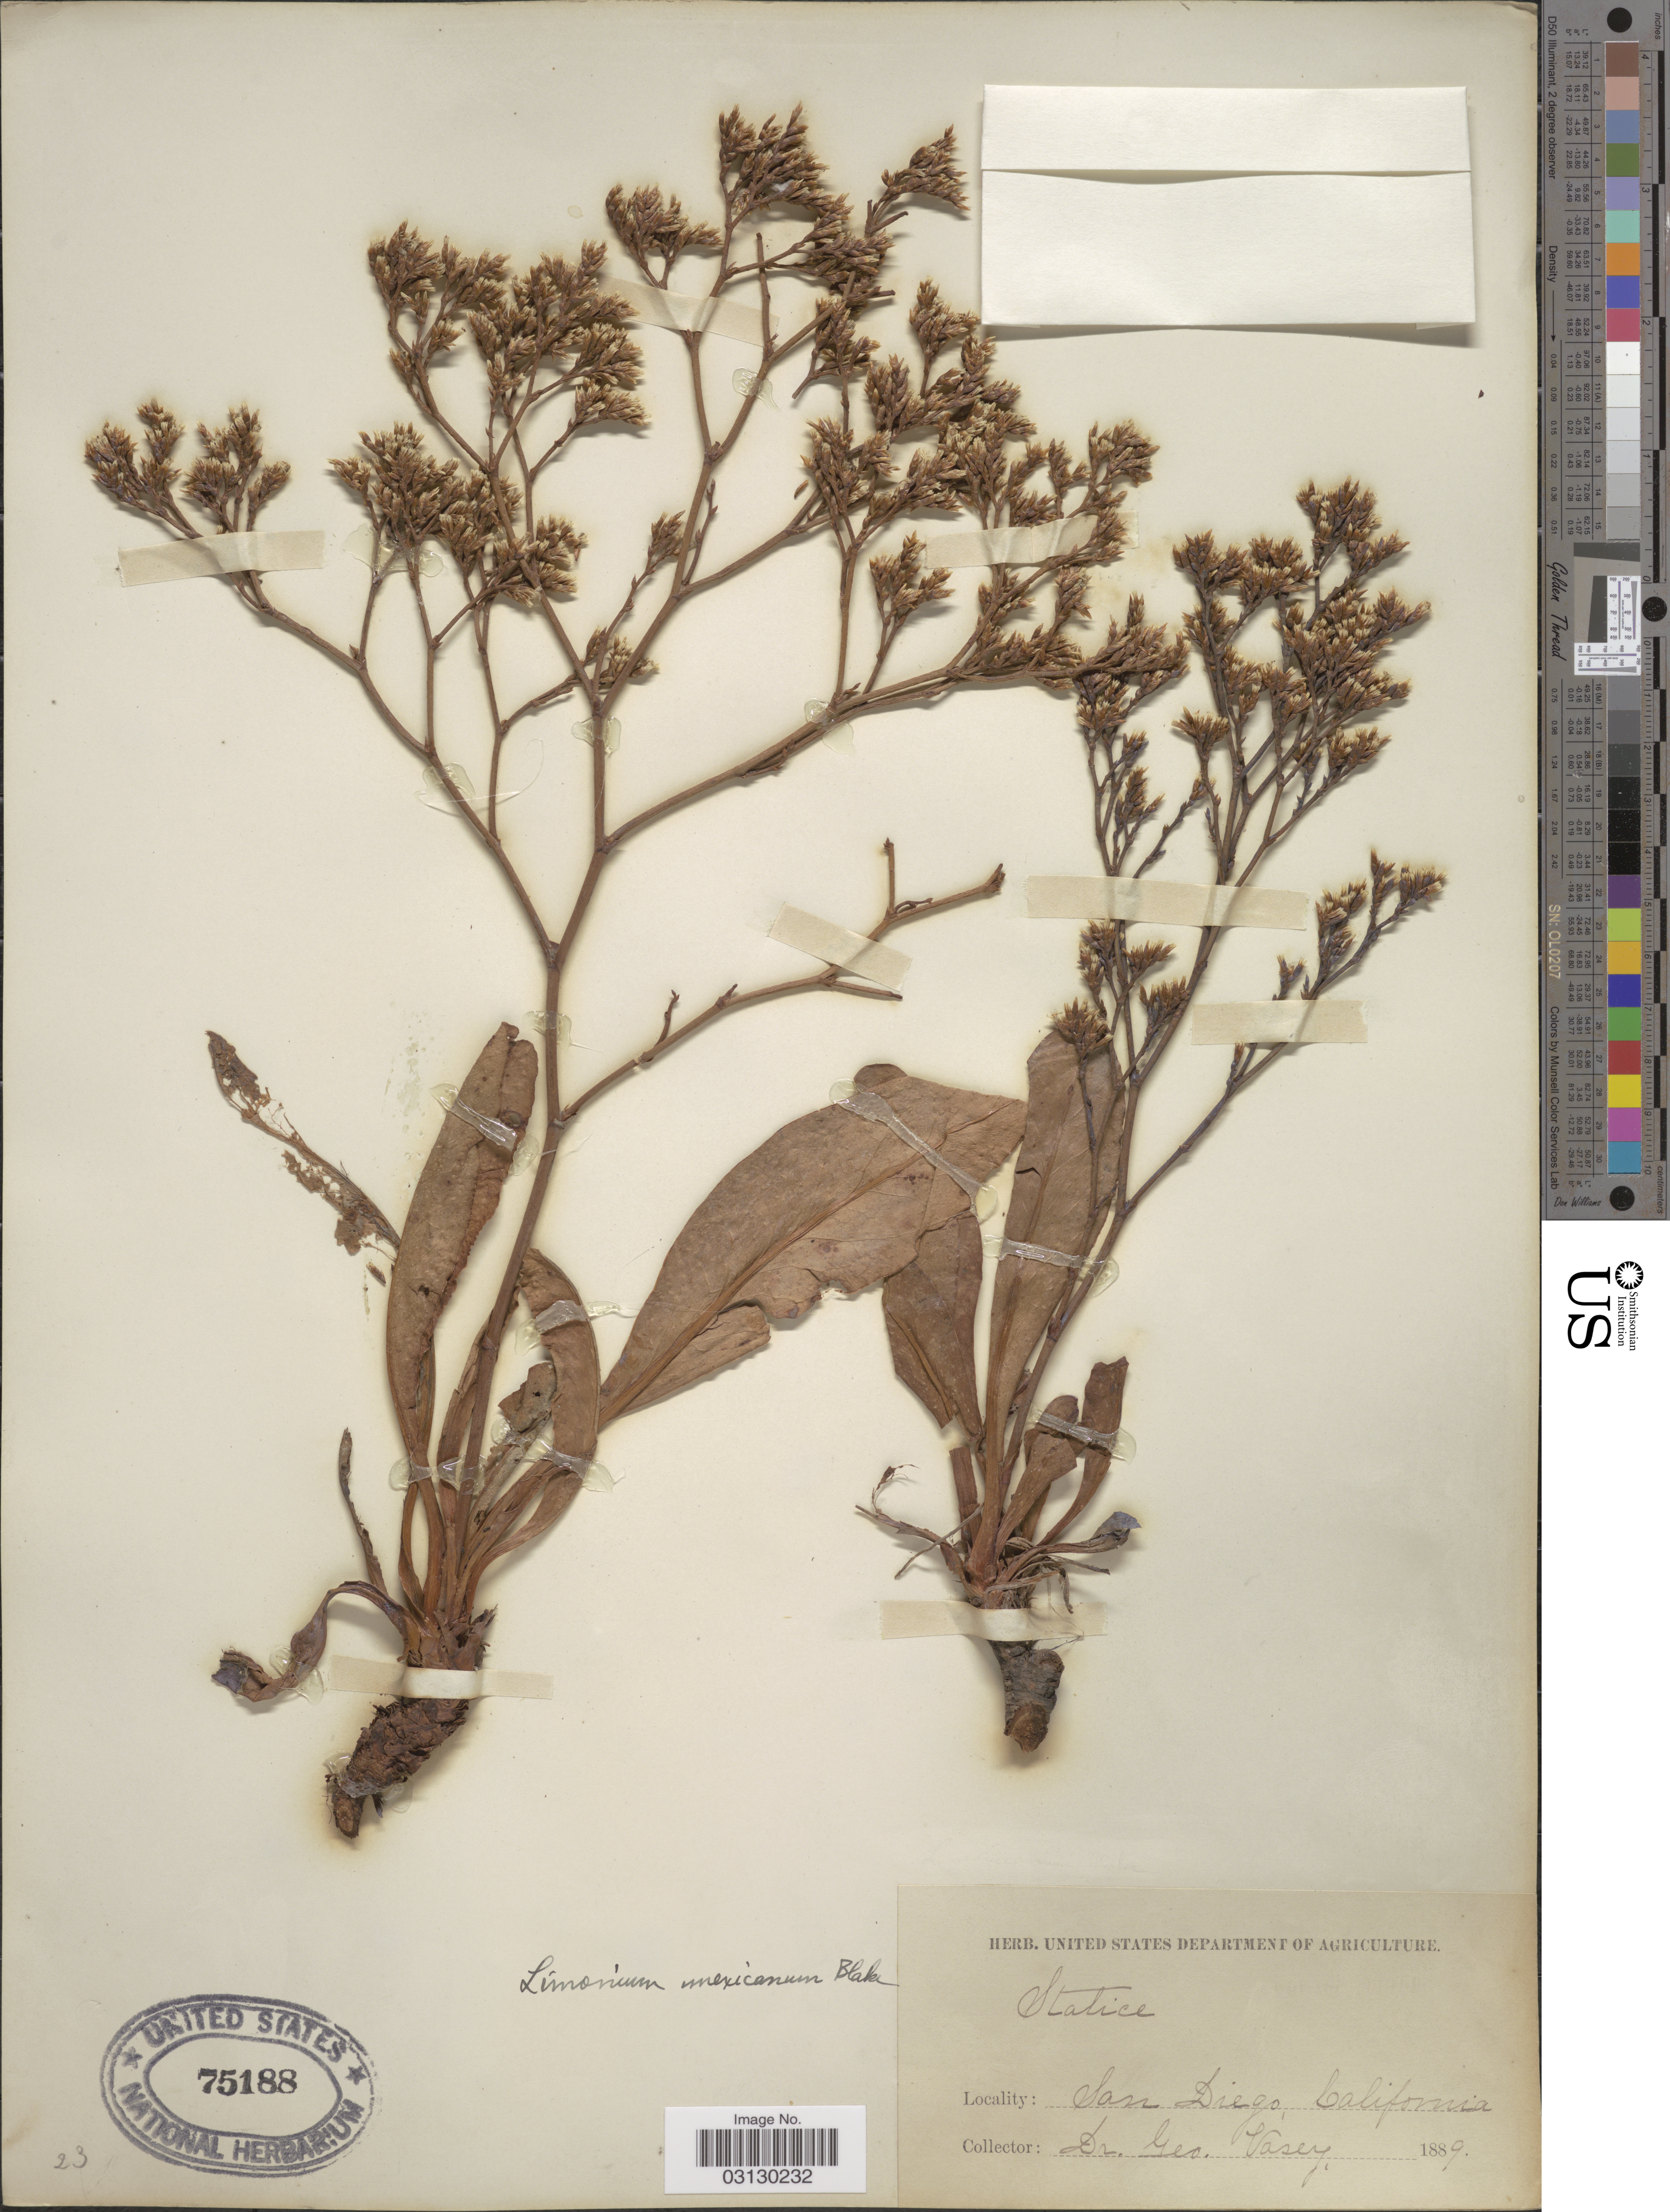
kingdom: Plantae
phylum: Tracheophyta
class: Magnoliopsida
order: Caryophyllales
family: Plumbaginaceae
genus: Limonium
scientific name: Limonium mexicanum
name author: S.F. Blake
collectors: G. Vasey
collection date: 1889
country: United States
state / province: California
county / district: San Diego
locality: San Diego.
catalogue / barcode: US 75188